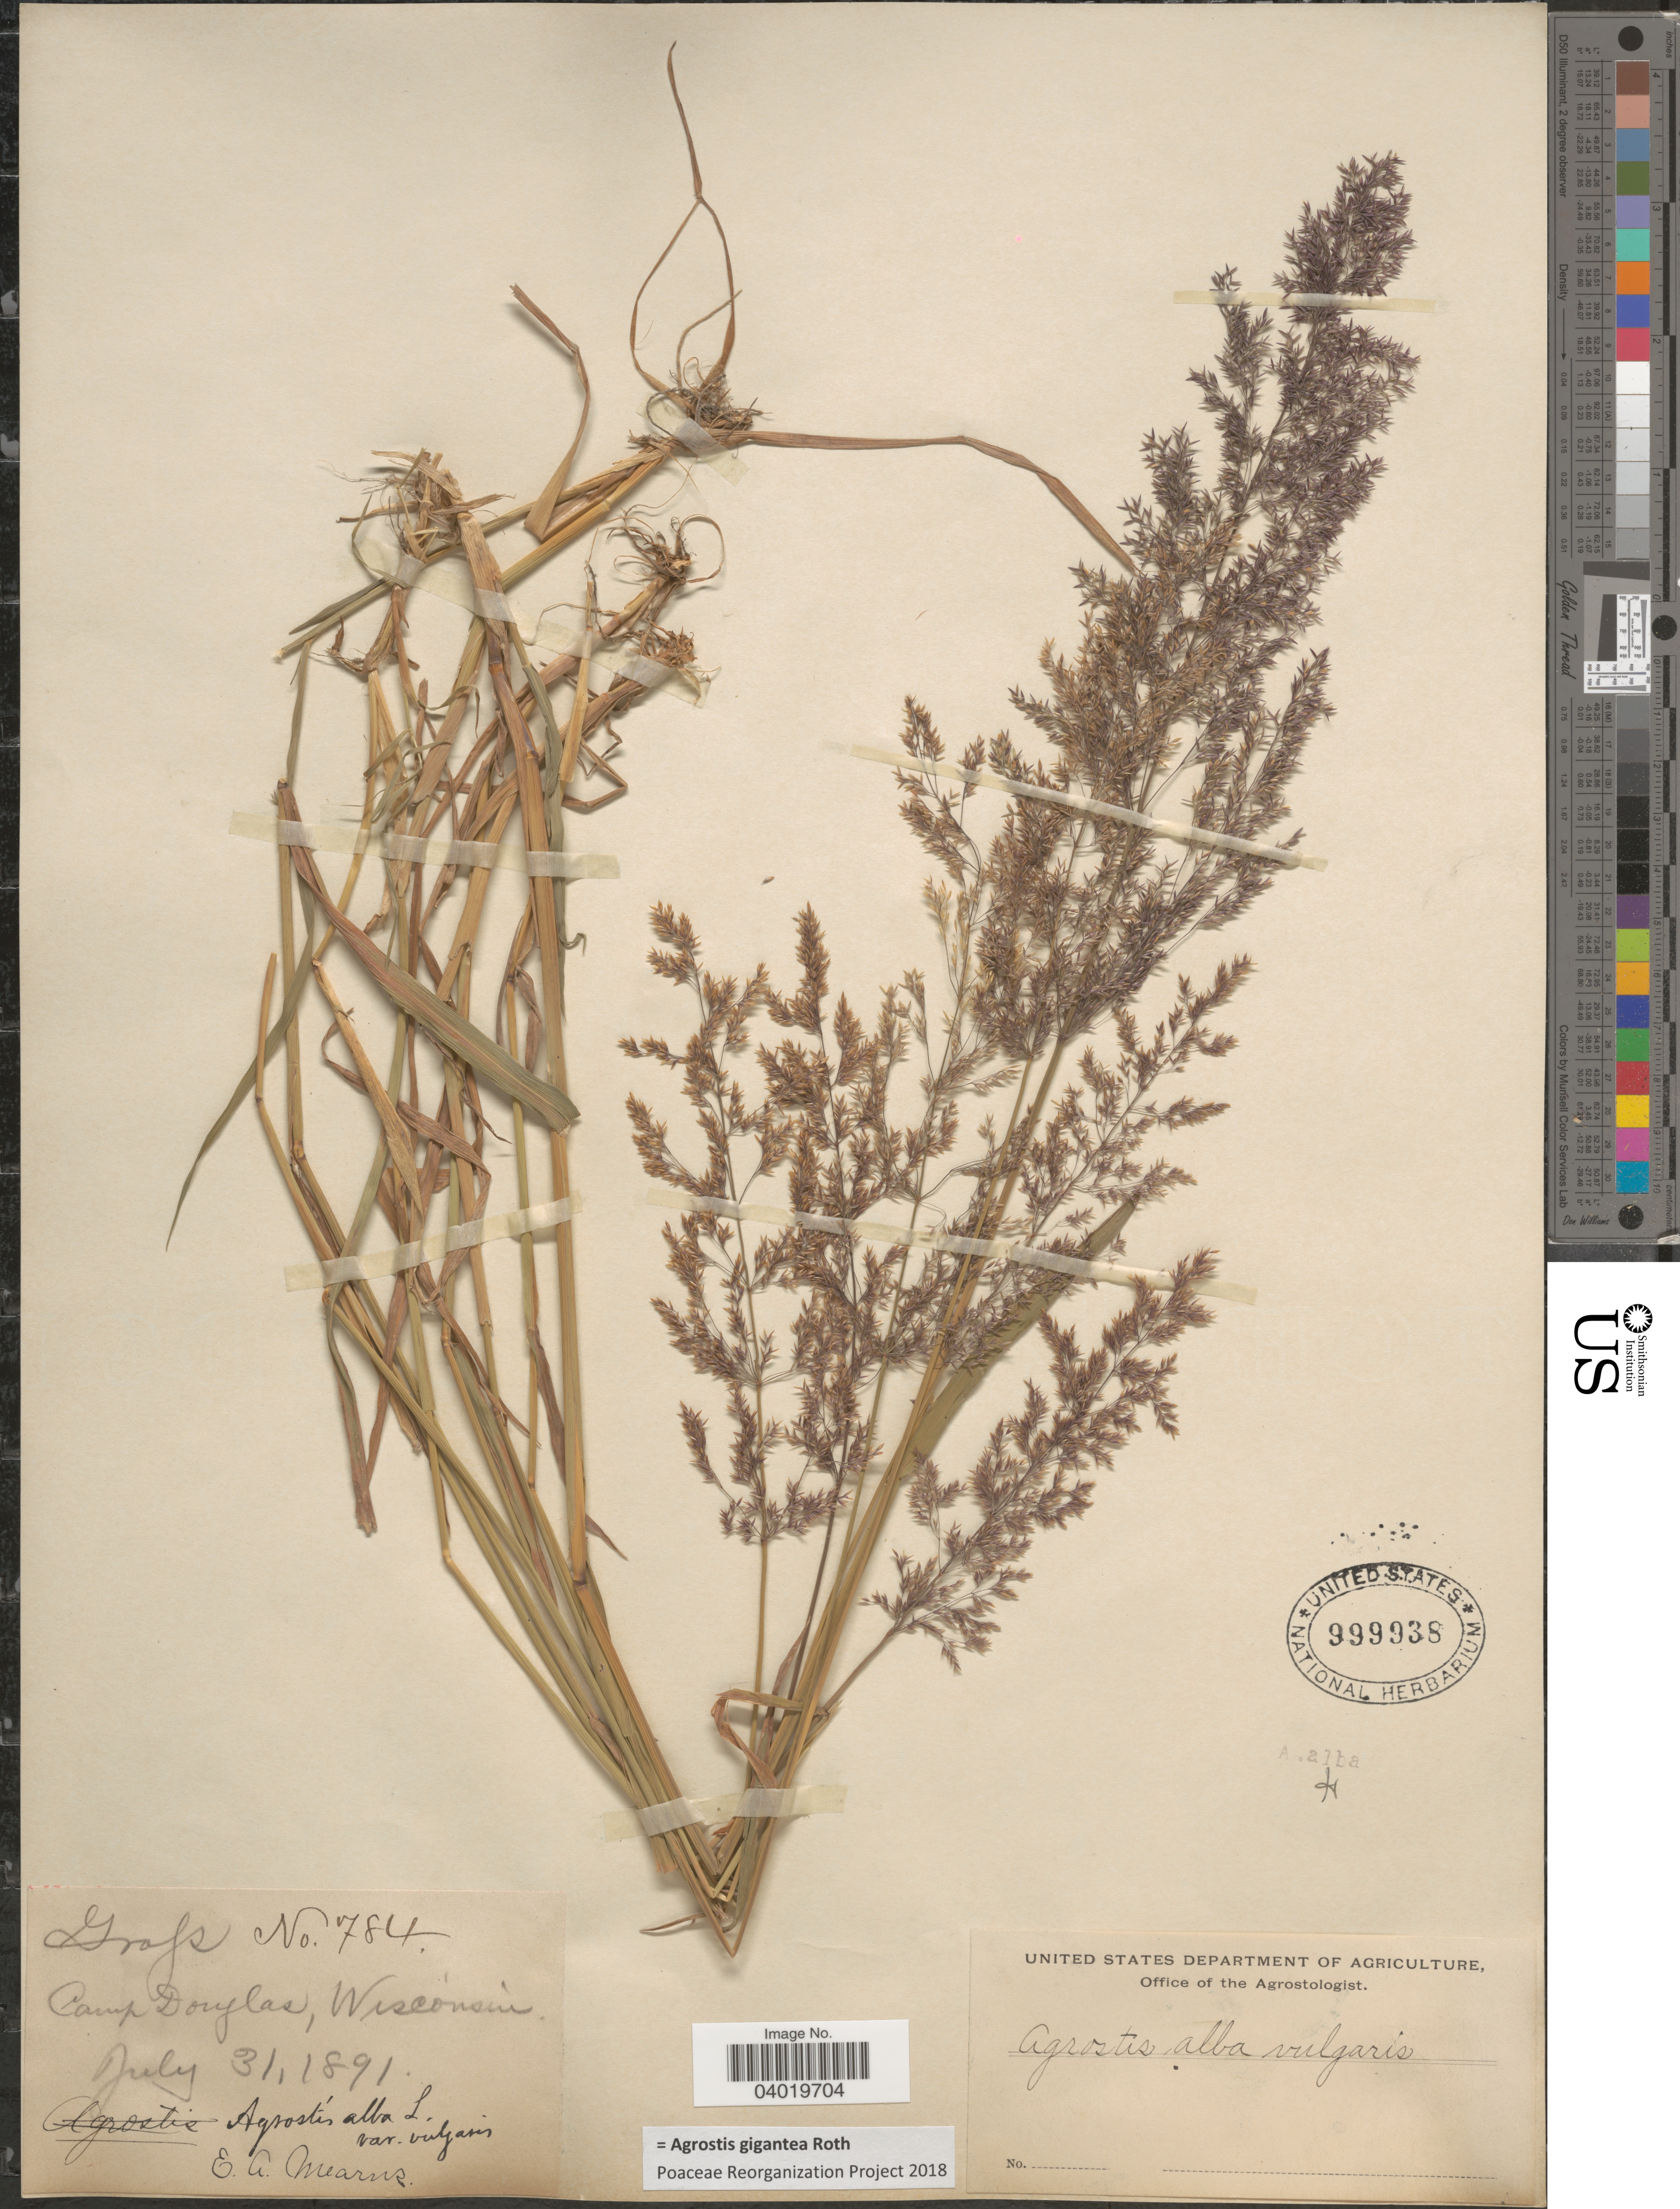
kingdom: Plantae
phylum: Tracheophyta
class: Liliopsida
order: Poales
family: Poaceae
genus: Agrostis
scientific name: Agrostis gigantea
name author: Roth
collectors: E. A. Mearns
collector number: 784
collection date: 1891-07-31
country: United States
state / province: Wisconsin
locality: Camp Douglas.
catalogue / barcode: US 999938